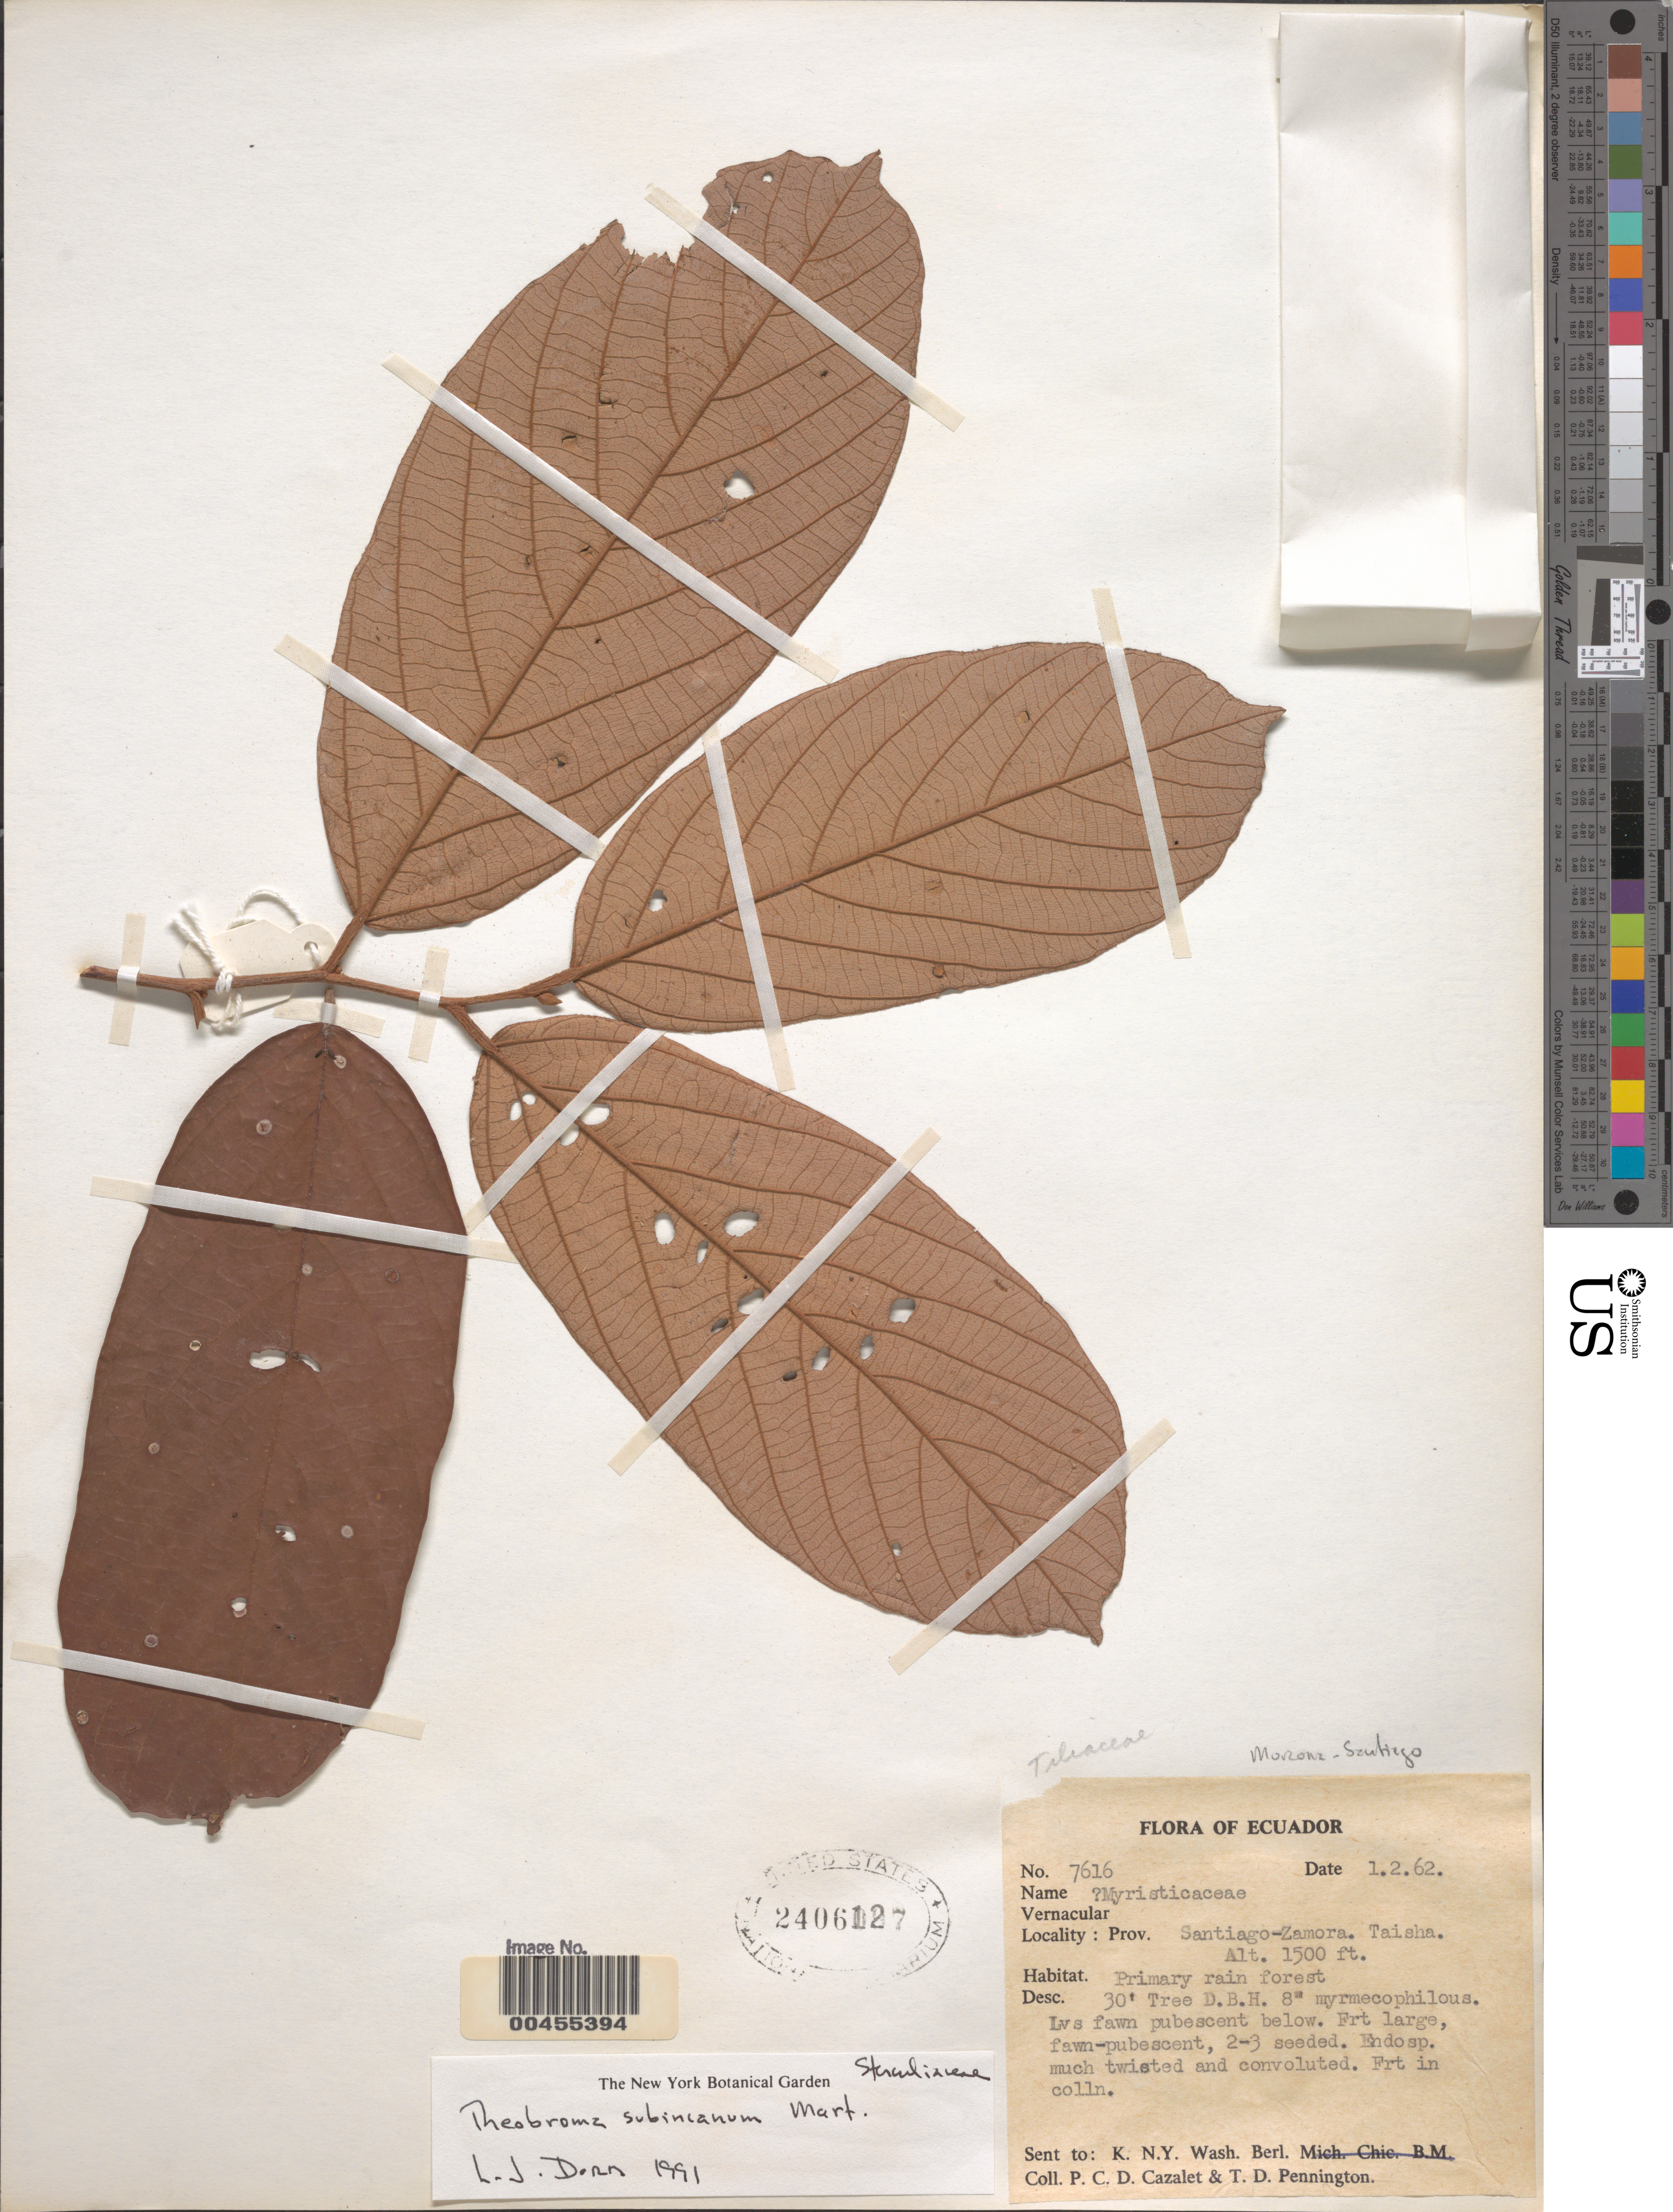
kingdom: Plantae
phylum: Tracheophyta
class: Magnoliopsida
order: Malvales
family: Malvaceae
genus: Theobroma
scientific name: Theobroma subincanum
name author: Mart.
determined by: Dorr, L. J., (BOT), Smithsonian Institution - National Museum of Natural History (UNITED STATES)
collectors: P. C. D. Cazalet & T. D. Pennington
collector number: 7616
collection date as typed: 01 002 1962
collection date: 1962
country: Ecuador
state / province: Morona-Santiago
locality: Taisha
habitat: Primary rain forest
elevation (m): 457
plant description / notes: NY, US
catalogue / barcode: US 2406127